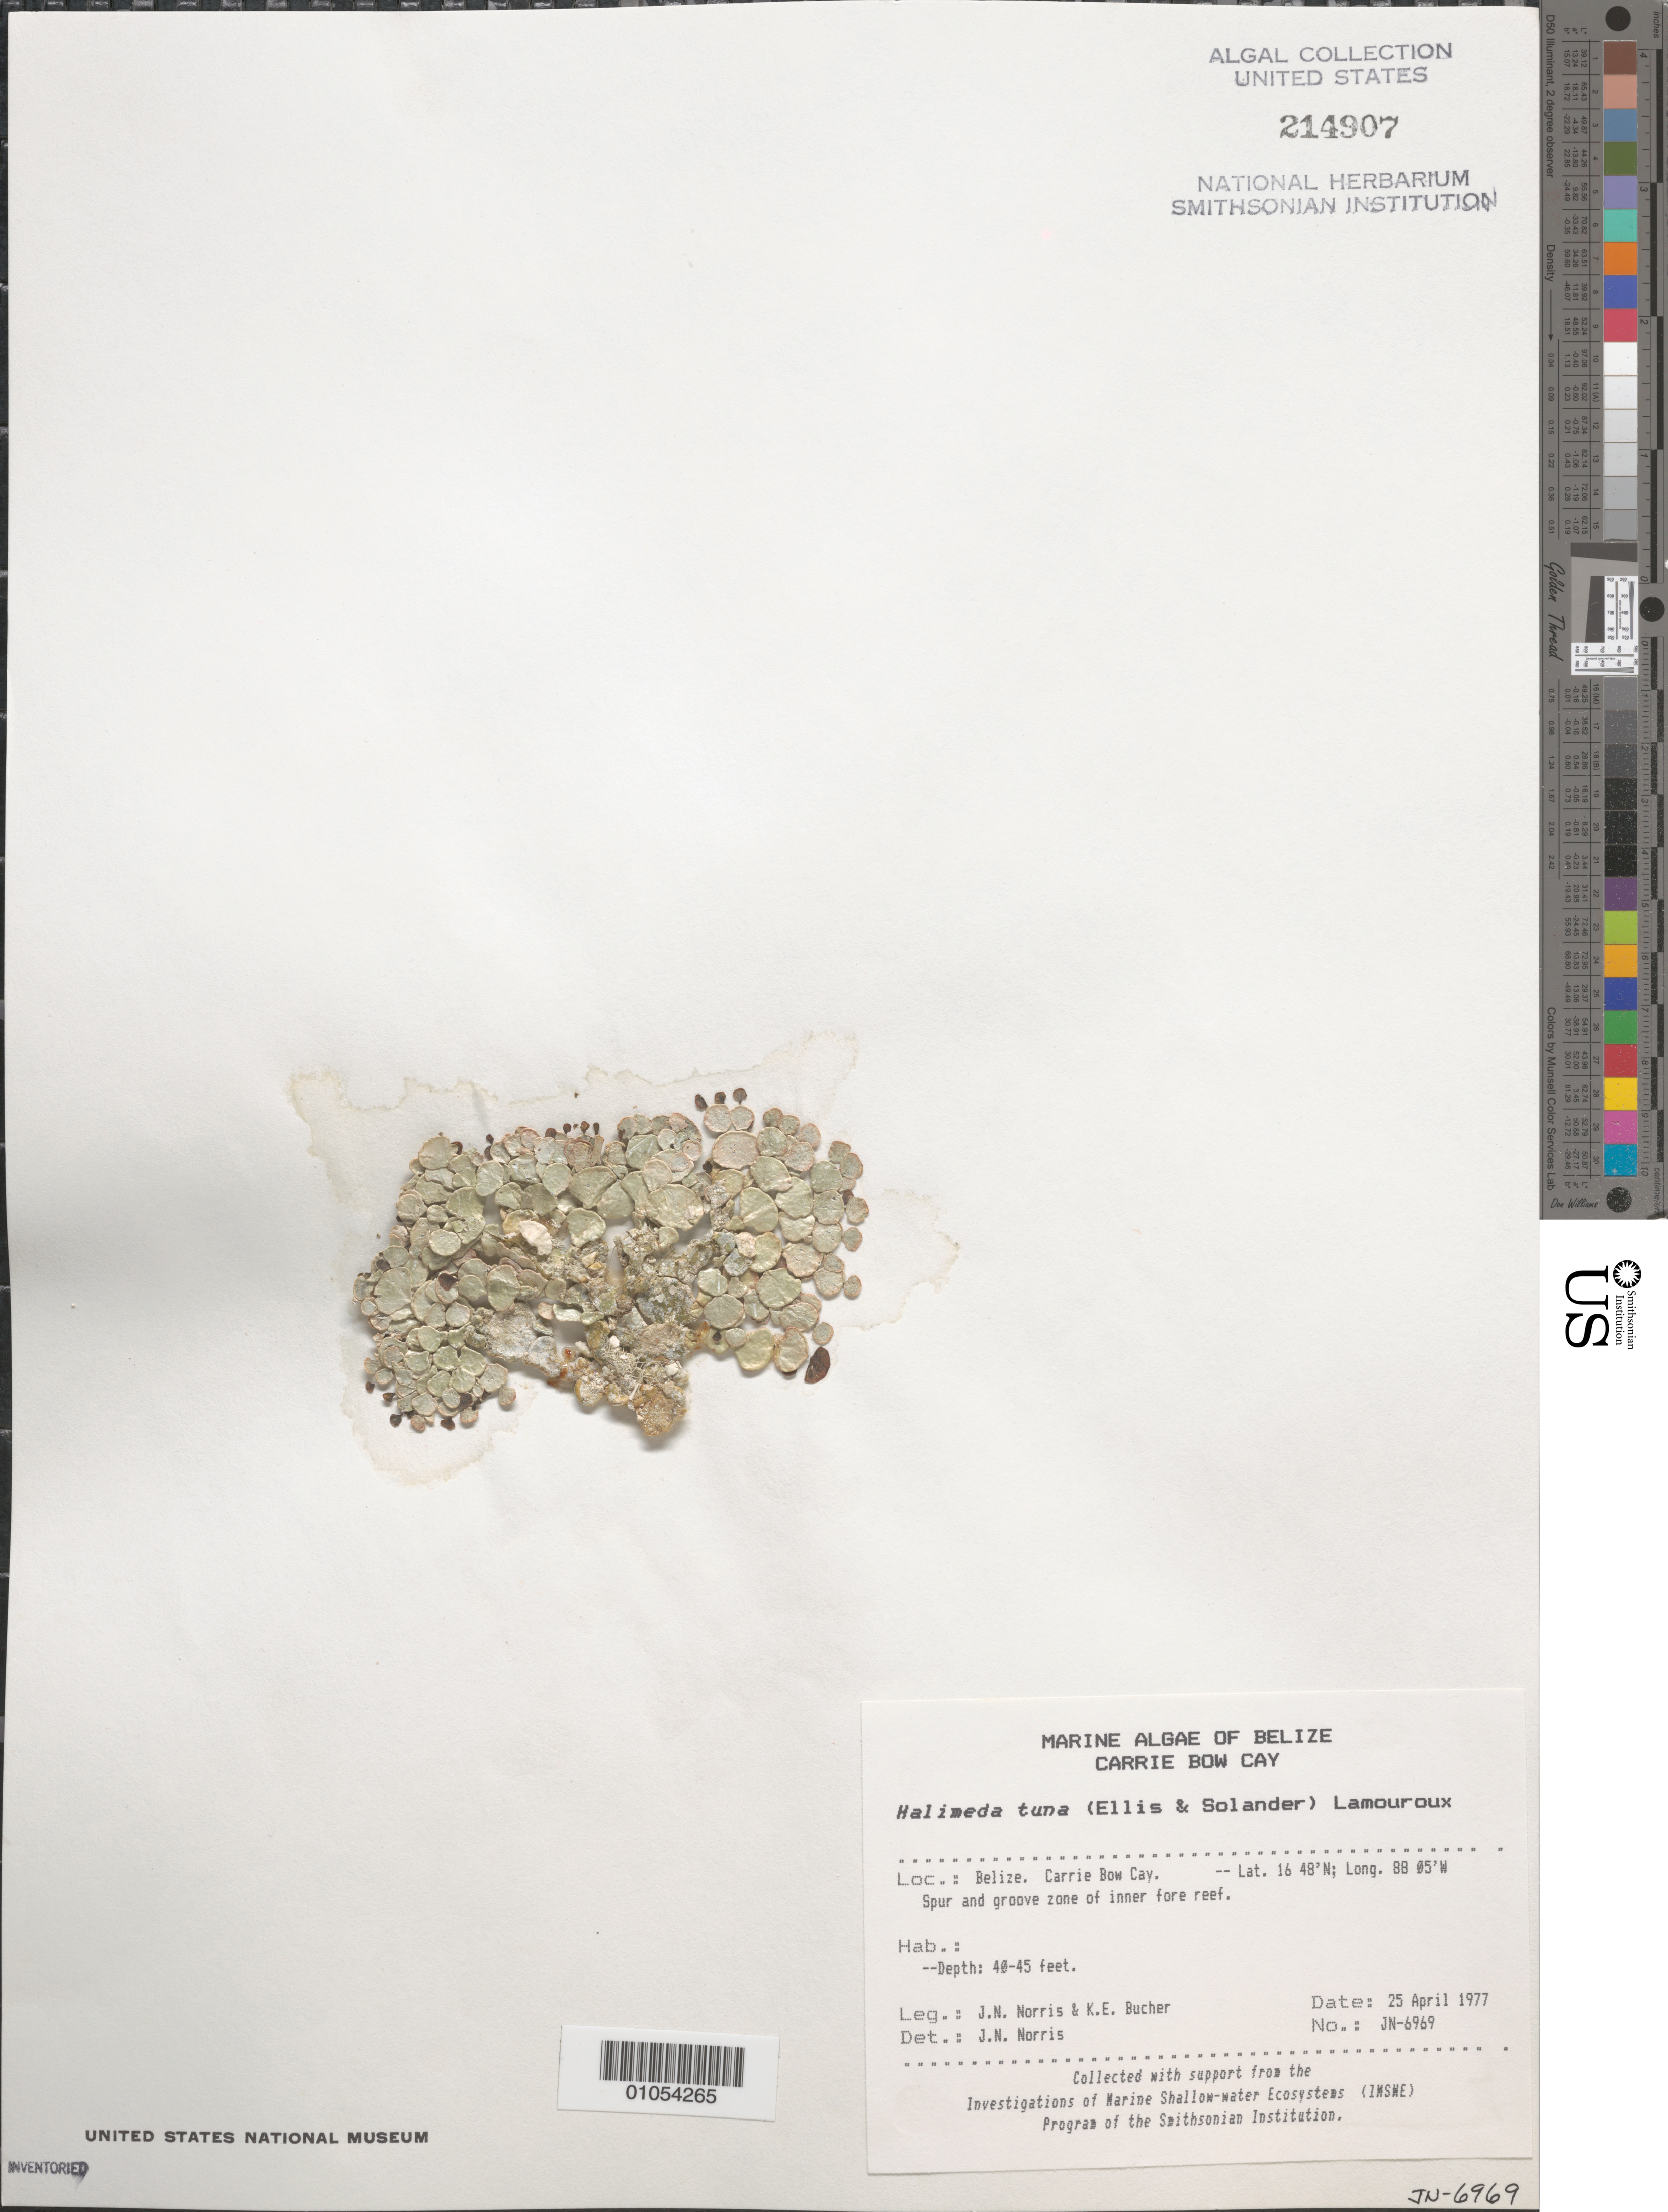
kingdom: Plantae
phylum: Chlorophyta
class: Ulvophyceae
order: Bryopsidales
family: Halimedaceae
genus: Halimeda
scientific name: Halimeda tuna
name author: (J. Ellis & Sol.) J.V.Lamouroux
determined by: Norris, James N.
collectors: J. N. Norris & K. E. Bucher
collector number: JN-6969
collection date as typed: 25 Apr 1977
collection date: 1977-04-25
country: Belize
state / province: Stann Creek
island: Carrie Bow Cay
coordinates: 16 48'N, 88 05'W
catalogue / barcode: US 214907